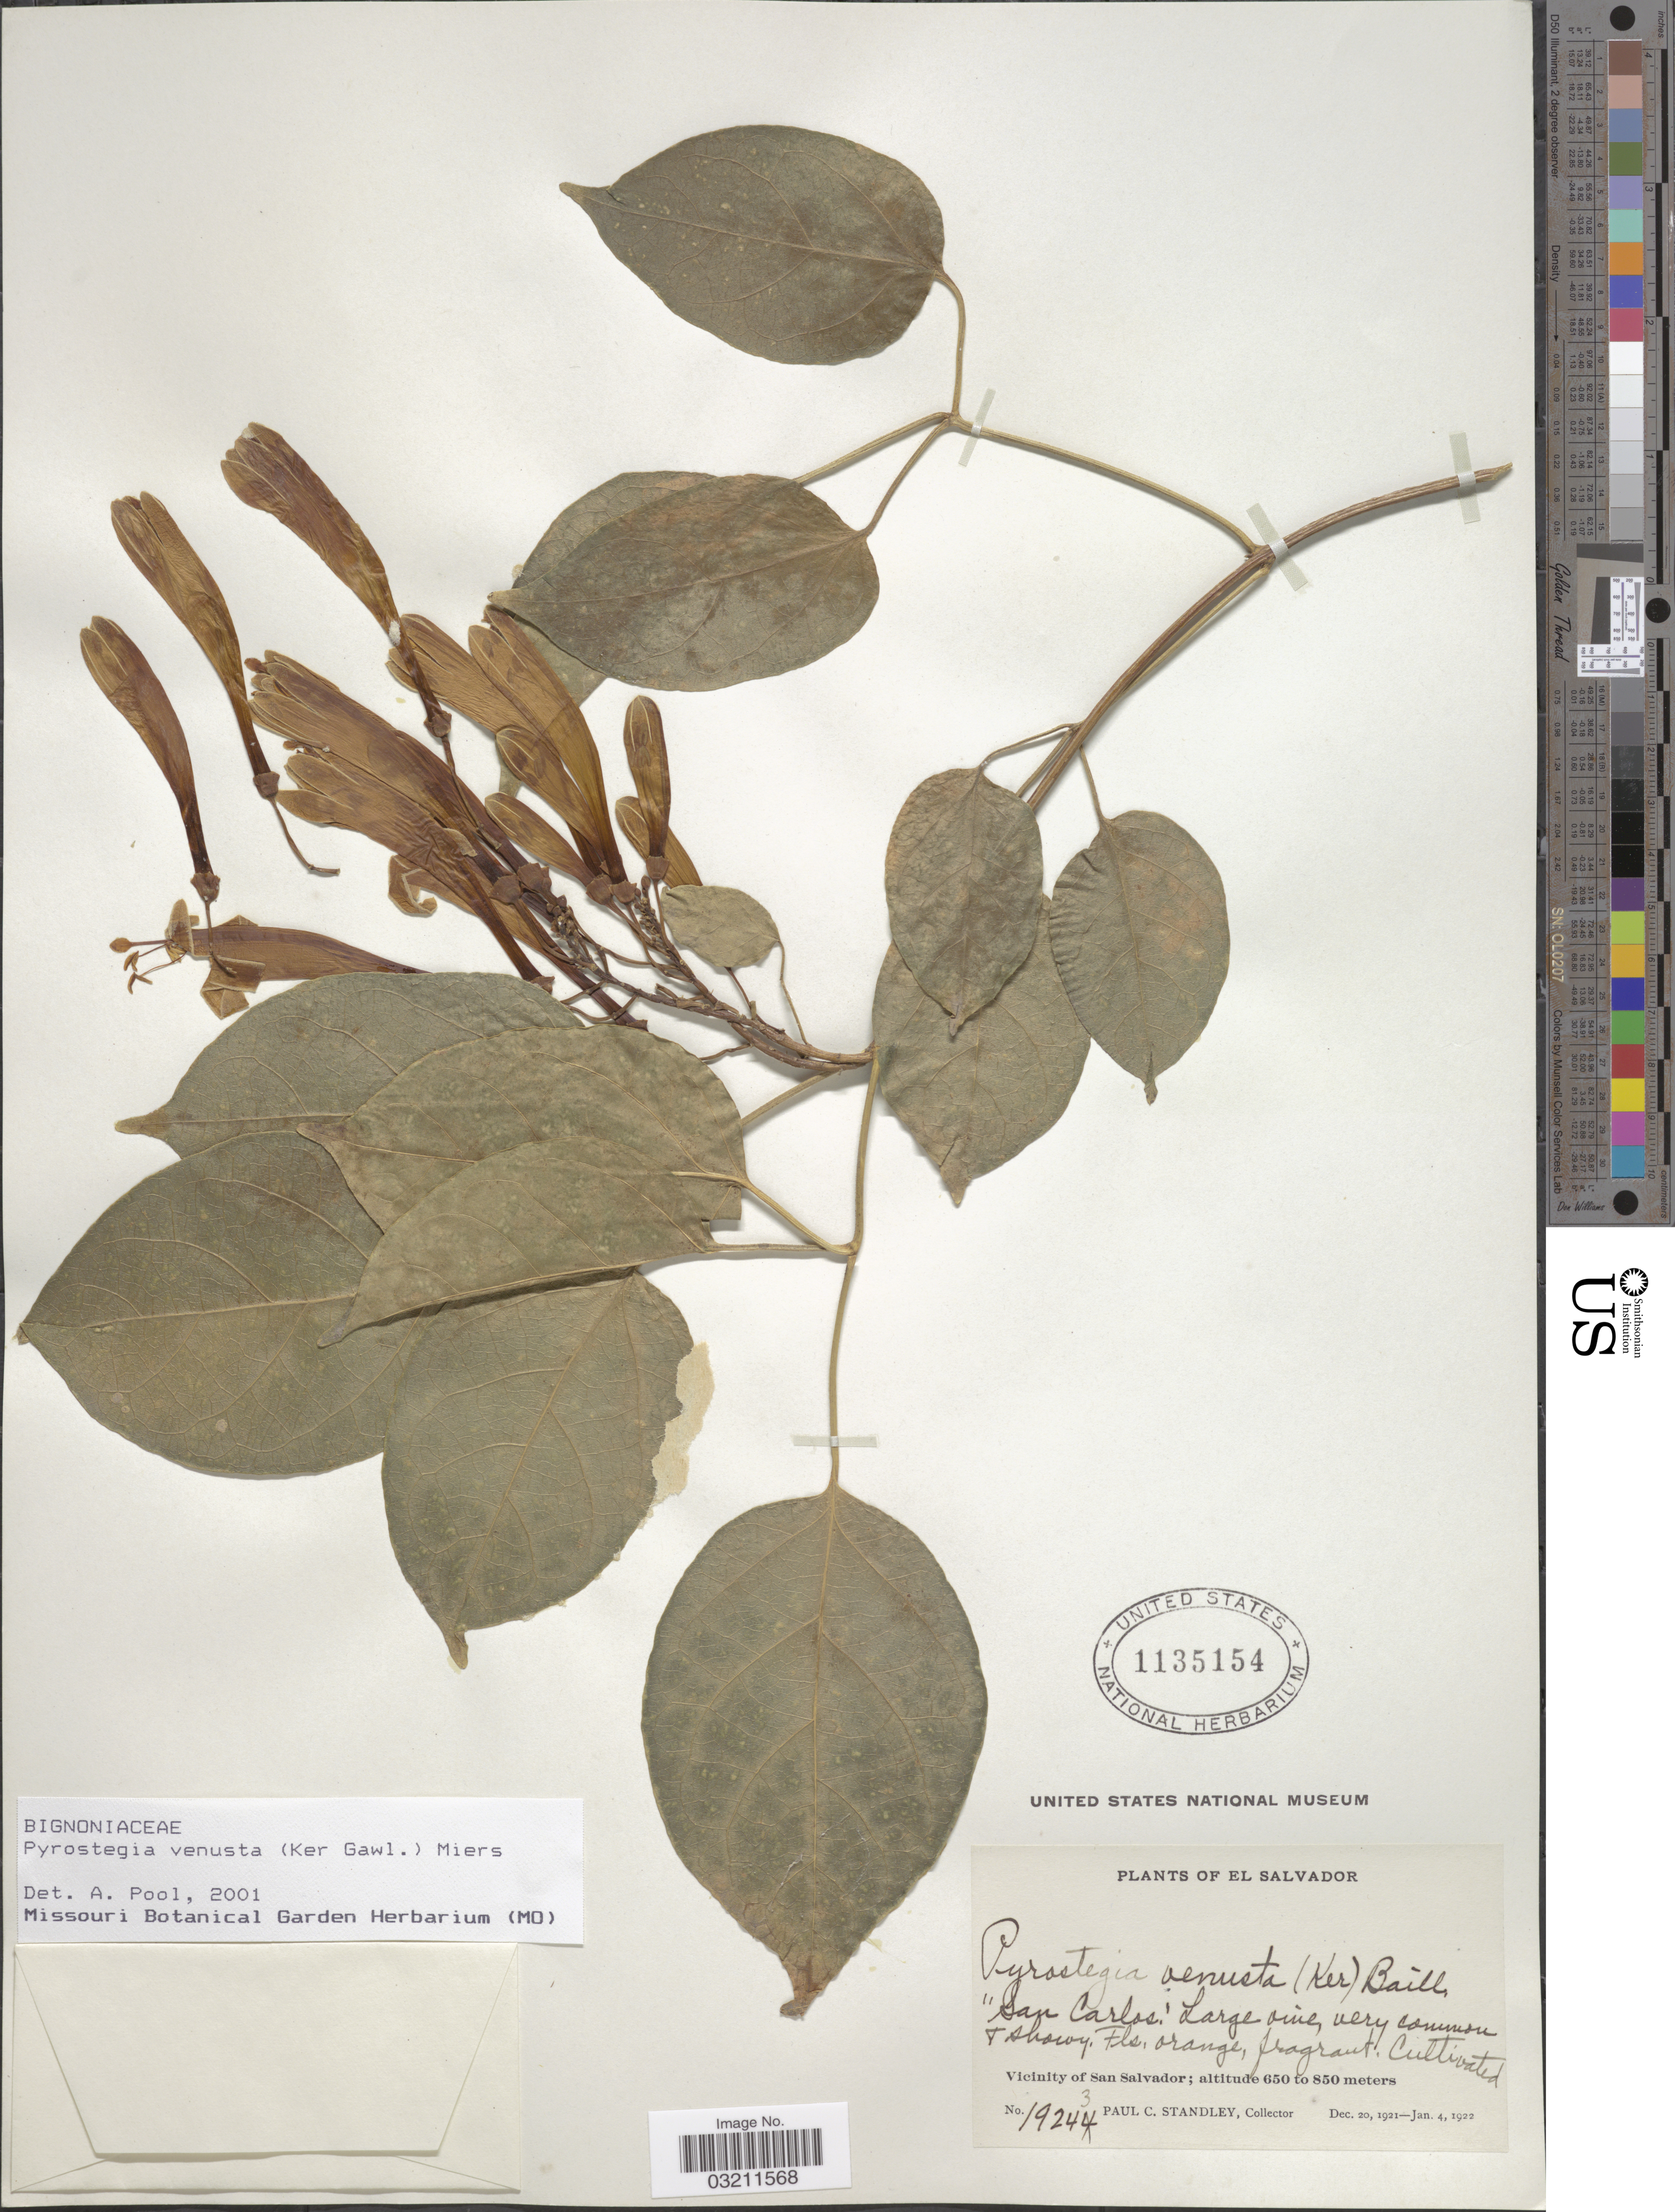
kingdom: Plantae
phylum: Tracheophyta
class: Magnoliopsida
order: Lamiales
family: Bignoniaceae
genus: Pyrostegia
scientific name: Pyrostegia venusta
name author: (Ker Gawl.) Miers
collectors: P. C. Standley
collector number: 19243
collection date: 1921-12-20/1922-01-04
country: El Salvador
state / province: San Salvador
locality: Vicinity of San Salvador.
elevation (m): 650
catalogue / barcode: US 1135154